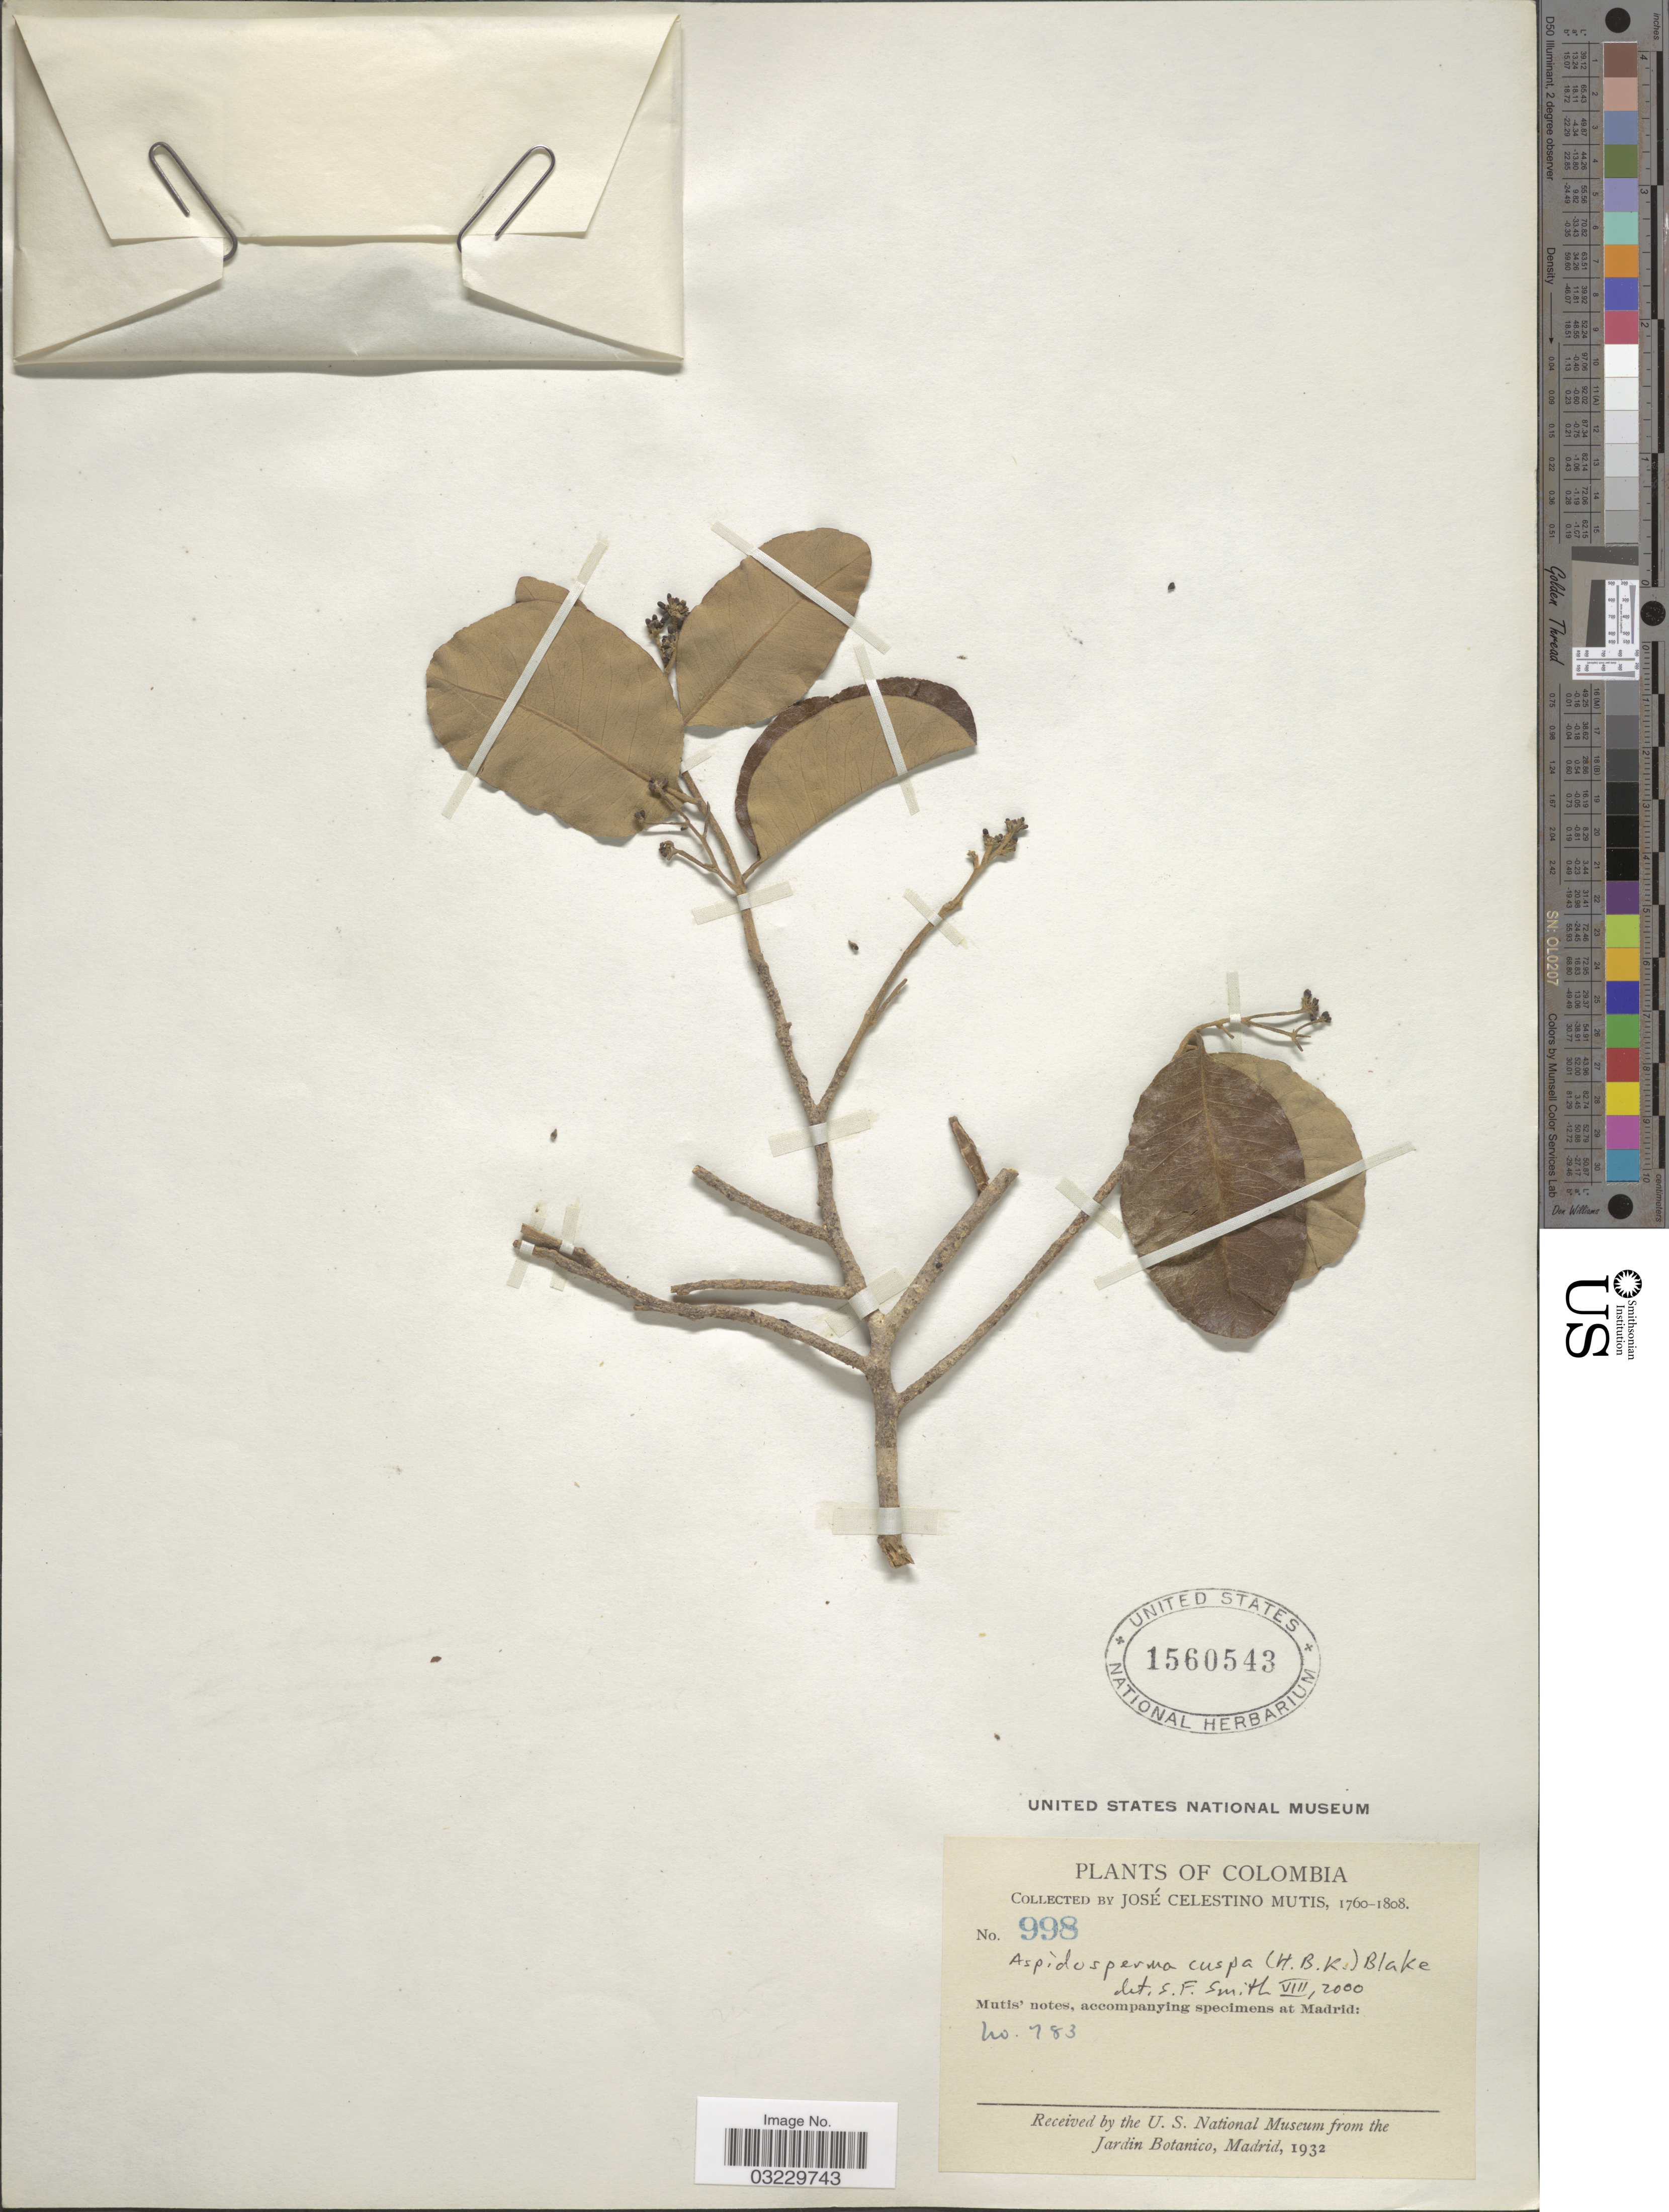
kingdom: Plantae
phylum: Tracheophyta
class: Magnoliopsida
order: Gentianales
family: Apocynaceae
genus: Aspidosperma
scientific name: Aspidosperma cuspa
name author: (Kunth) S.F. Blake ex Pittier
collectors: J. C. B. Mutis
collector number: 998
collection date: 1760/1808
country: Colombia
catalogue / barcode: US 1560543